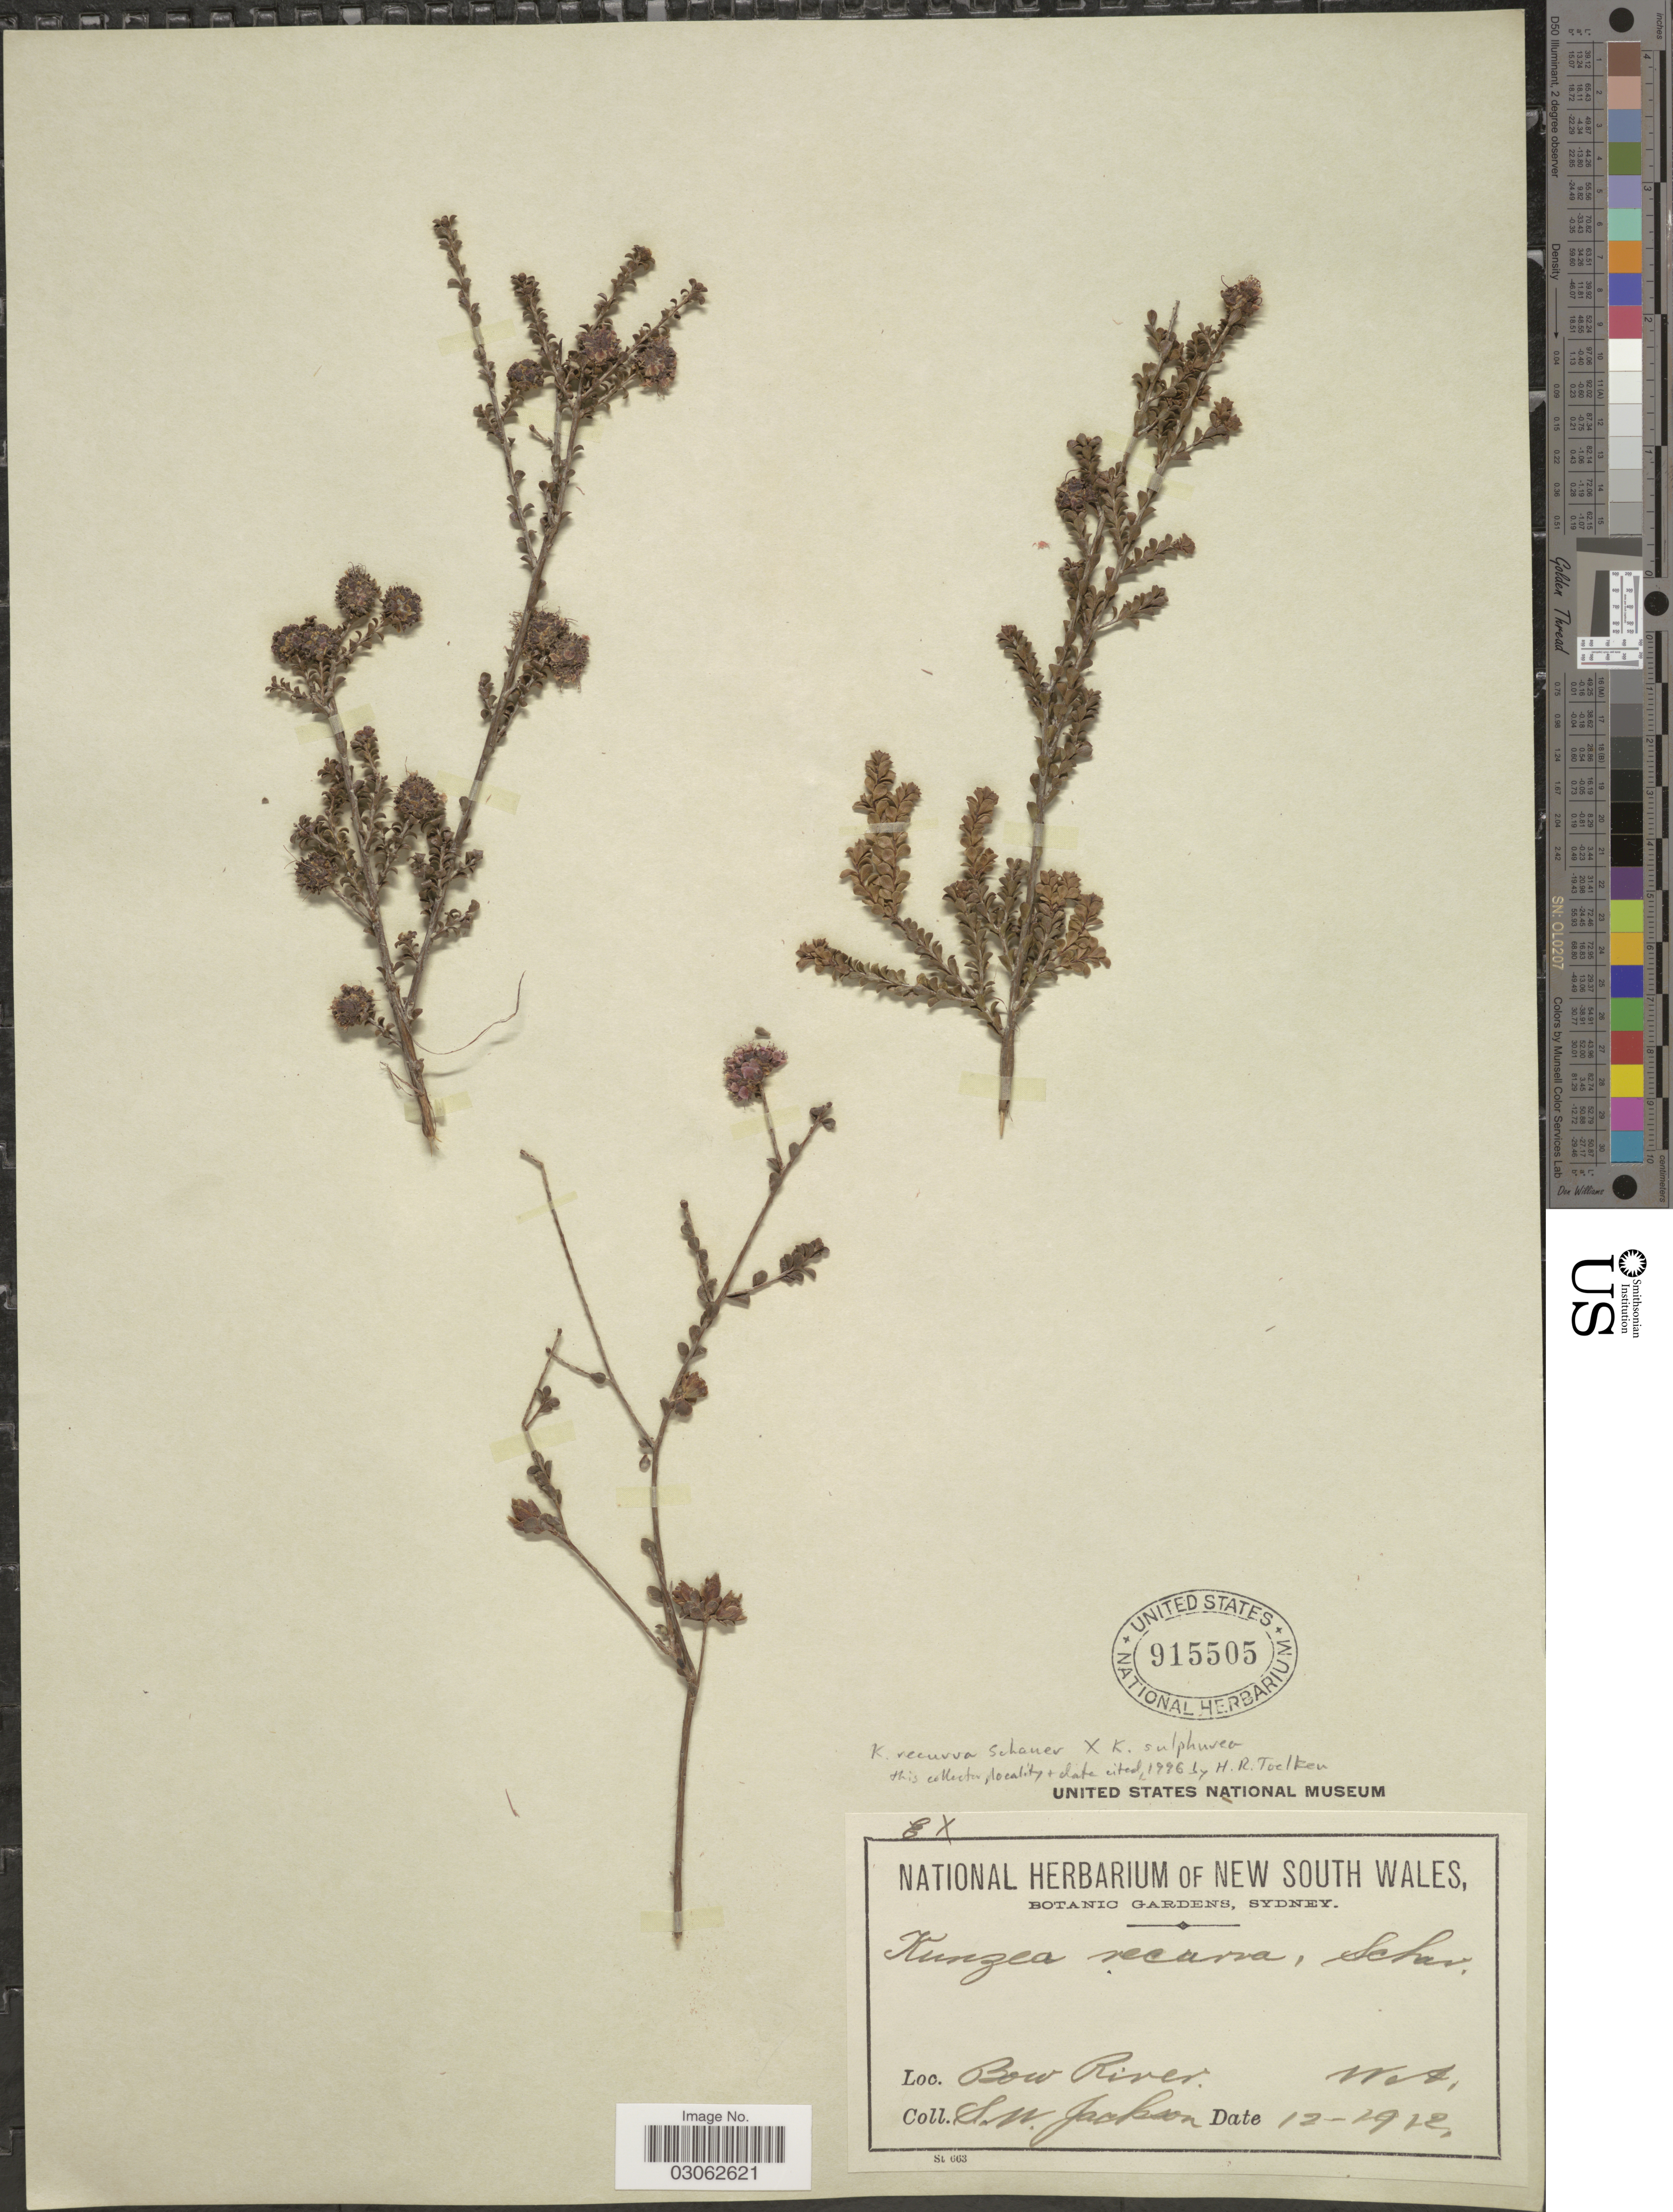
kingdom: Plantae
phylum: Tracheophyta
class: Magnoliopsida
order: Myrtales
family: Myrtaceae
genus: Kunzea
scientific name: Kunzea recurva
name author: Schauer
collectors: Jackson, S. W.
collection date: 1912-12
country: Australia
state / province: Western Australia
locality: Bow River. W.A.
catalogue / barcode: US 915505